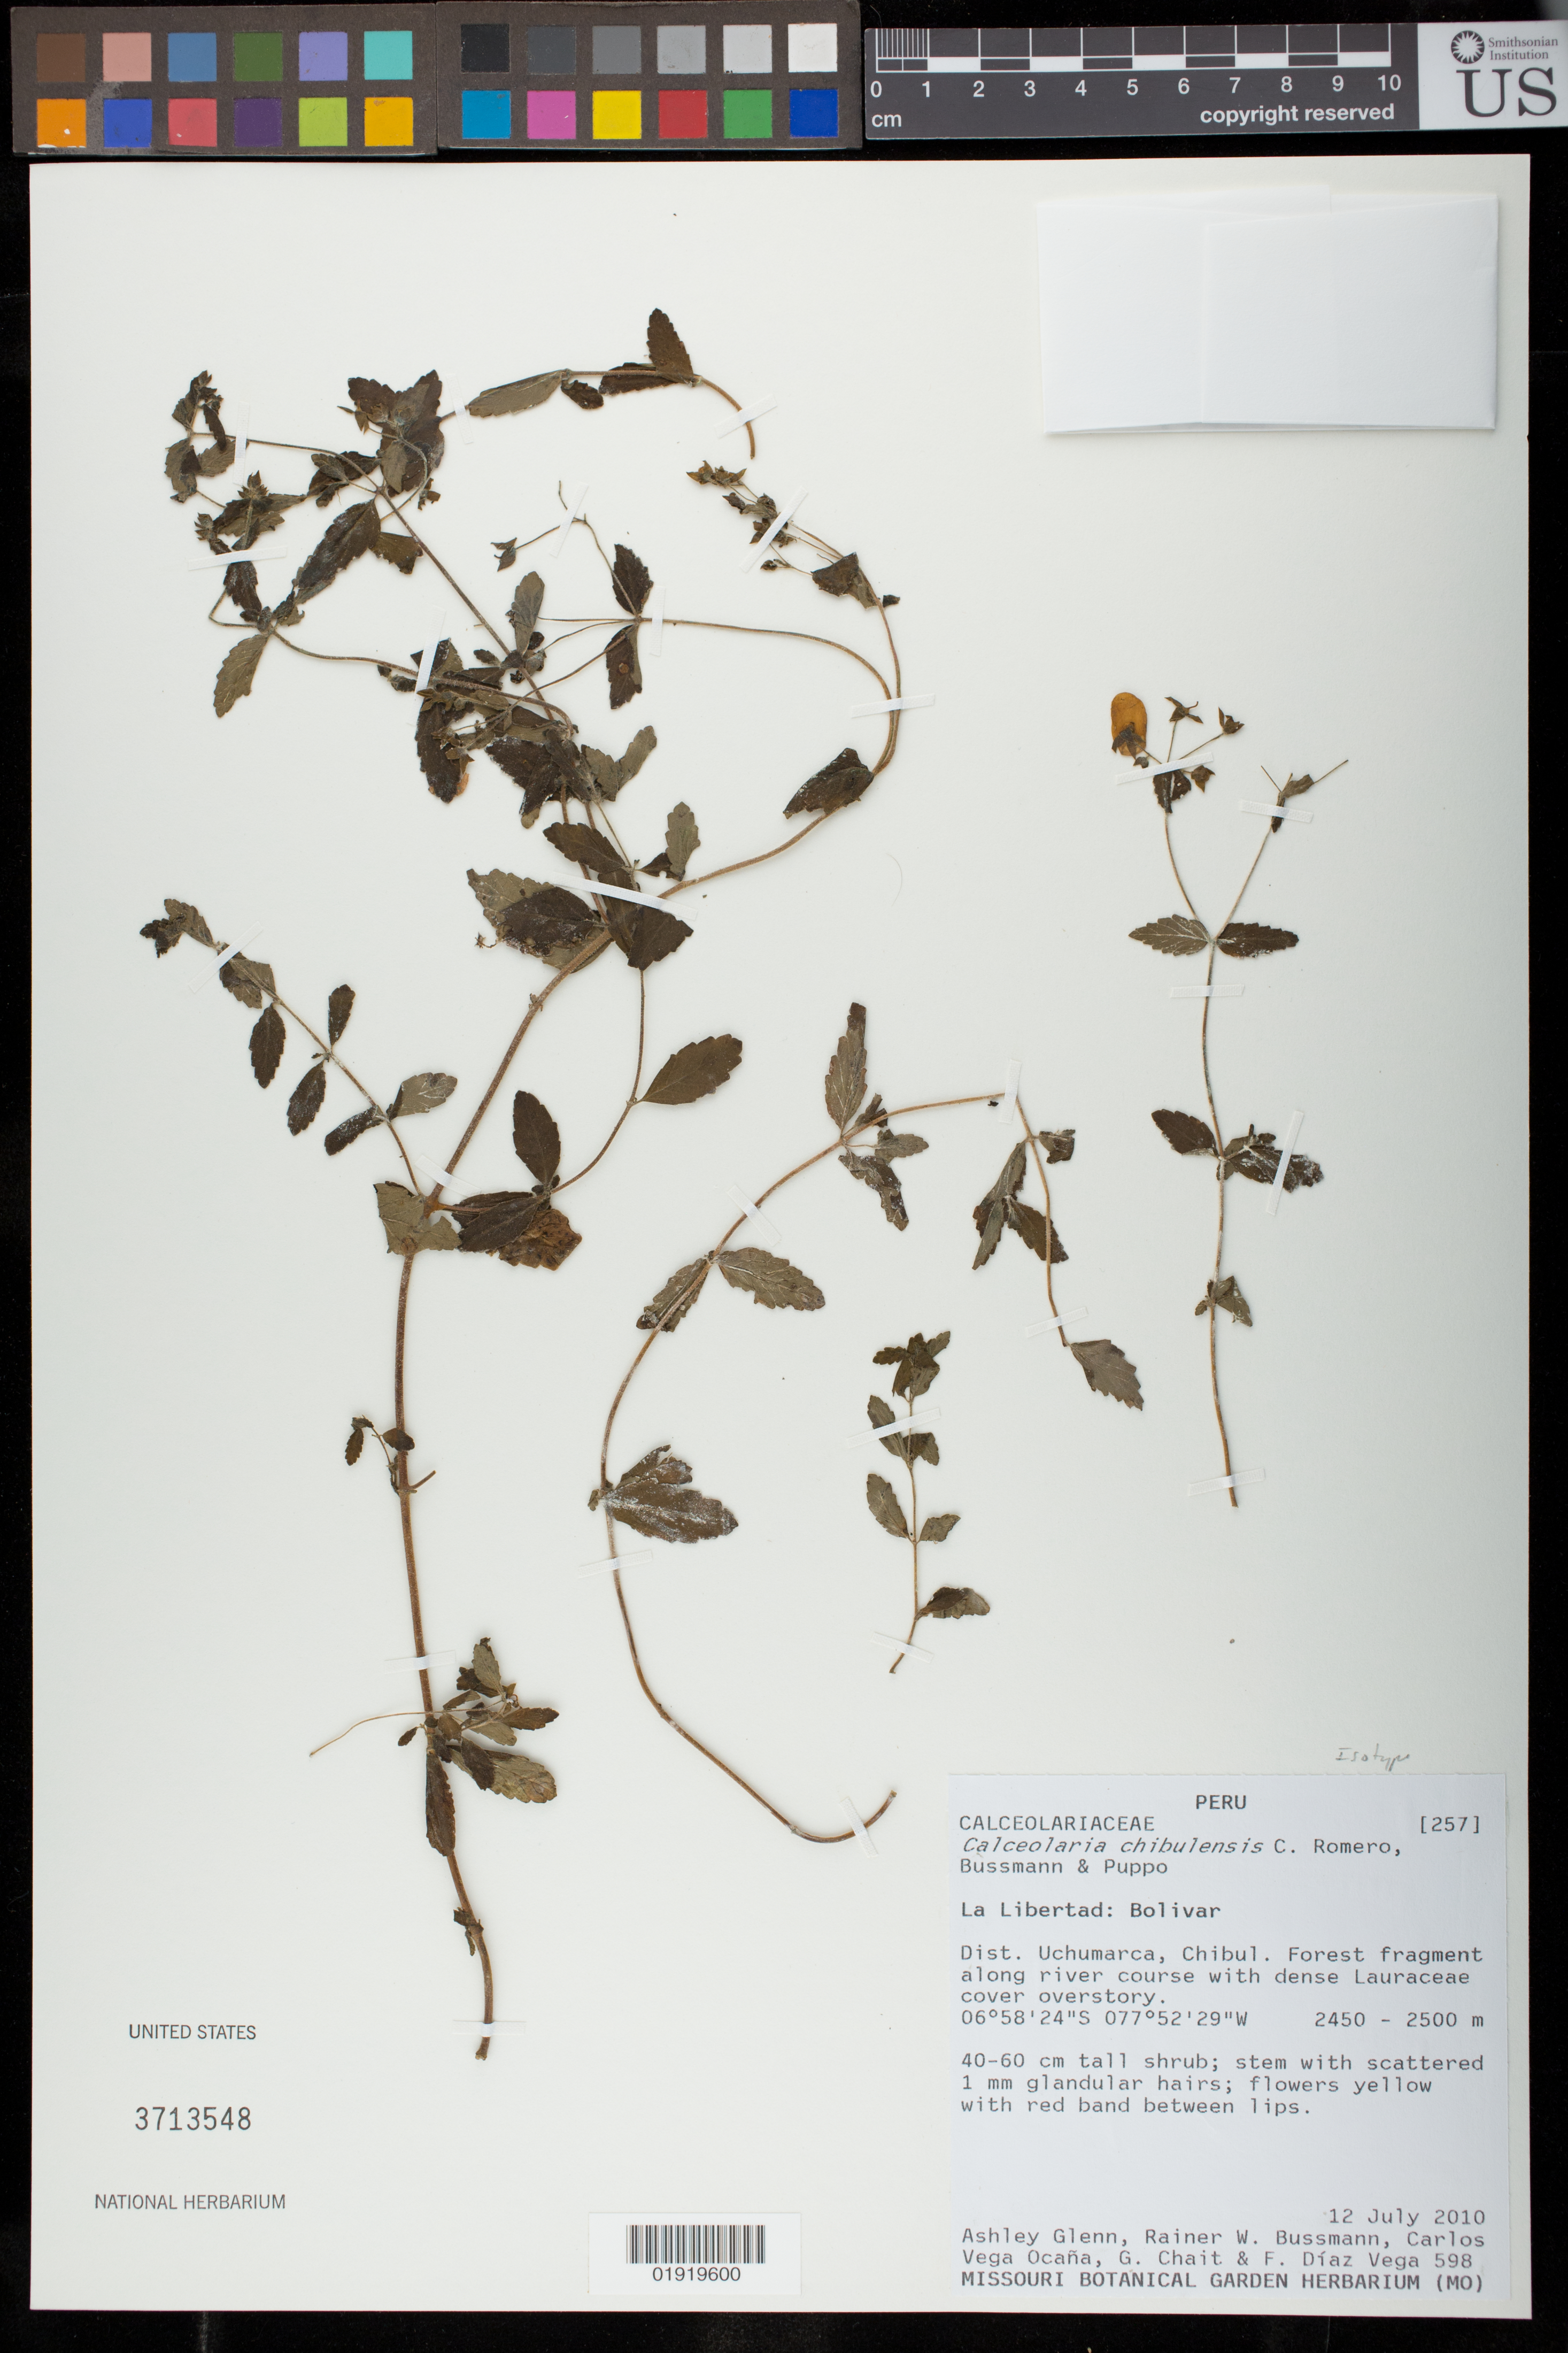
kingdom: Plantae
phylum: Tracheophyta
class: Magnoliopsida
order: Lamiales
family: Calceolariaceae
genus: Calceolaria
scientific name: Calceolaria chibulensis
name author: C. Romero et al.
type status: Isotype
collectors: A. Glenn, R. W. Bussmann, C. Vega Ocaña, G. Chait & F. Diaz Vega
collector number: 598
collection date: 2010-07-12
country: Peru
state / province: La Libertad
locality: La Libertad: Bolivar. Dist. Uchumarca, Chibul. Forest fragment along river course with dense Lauraceae cover overstory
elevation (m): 2450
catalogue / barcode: US 3713548